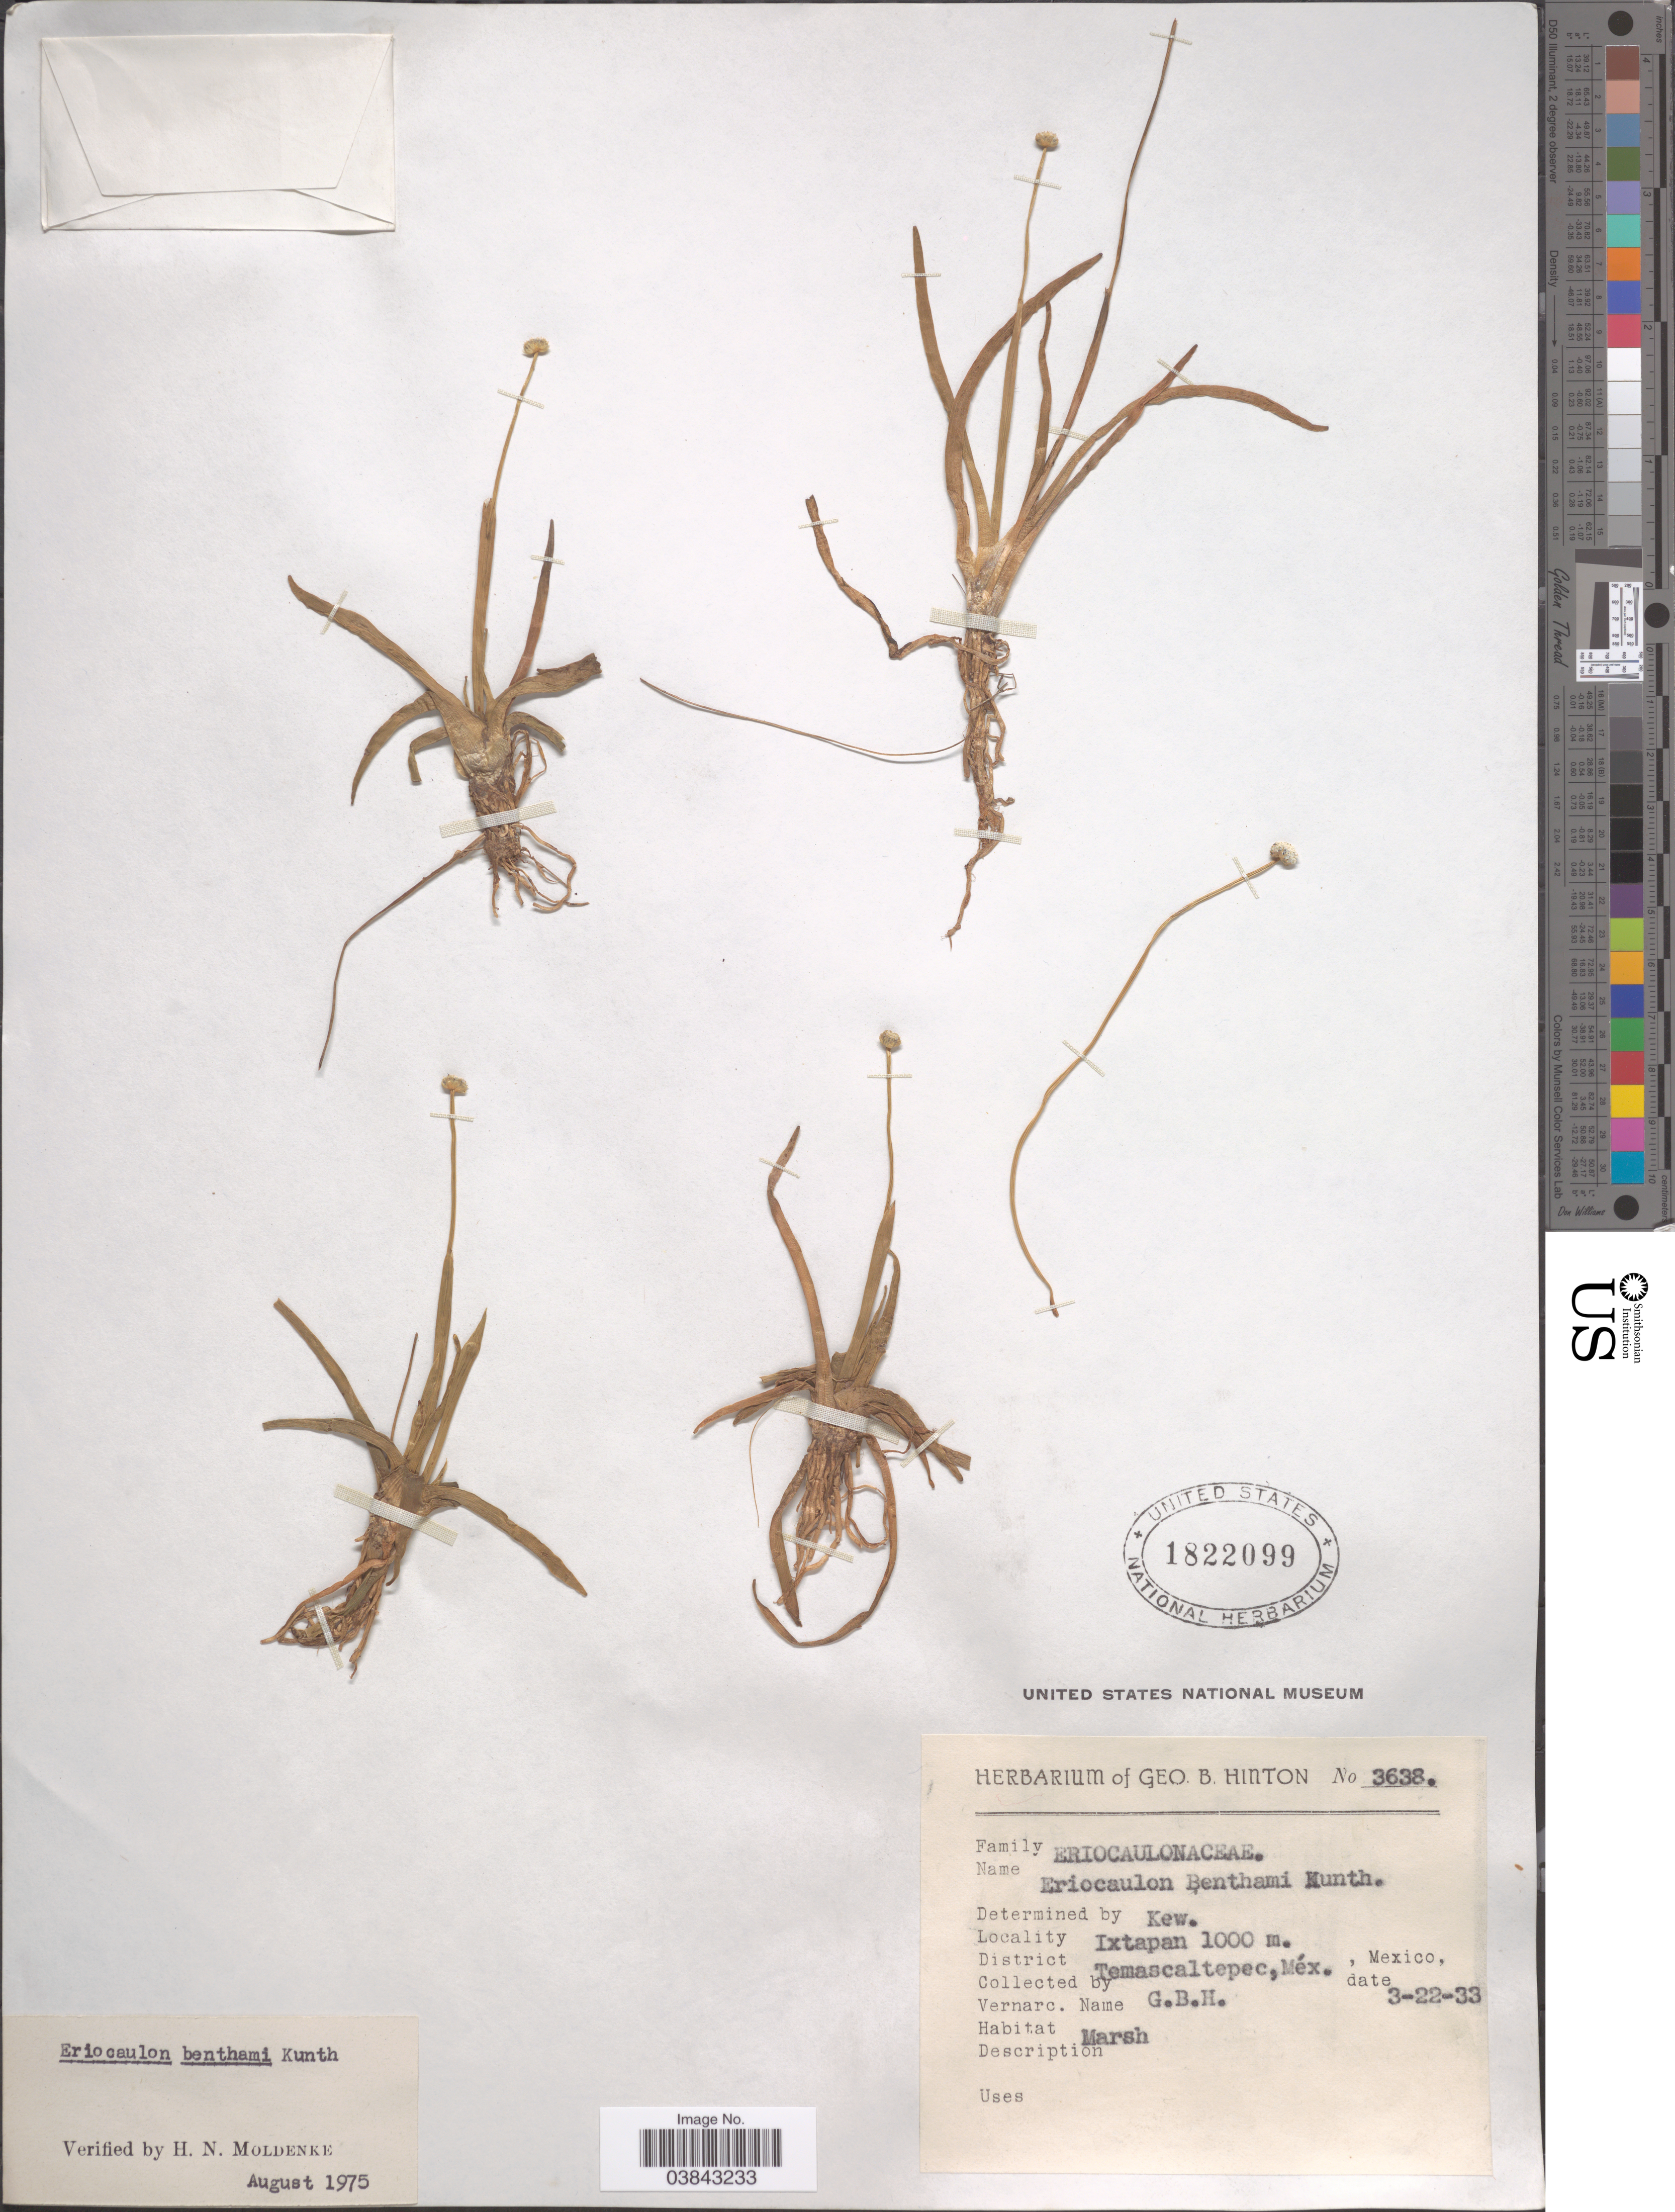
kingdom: Plantae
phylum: Tracheophyta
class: Liliopsida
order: Poales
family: Eriocaulaceae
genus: Eriocaulon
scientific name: Eriocaulon benthamii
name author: Kunth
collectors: G. B. Hinton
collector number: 3638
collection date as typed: Transcribed d/m/y: 22/3/33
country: Mexico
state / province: México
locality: Ixtapan. District Temascaltepec.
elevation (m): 1000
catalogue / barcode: US 1822099